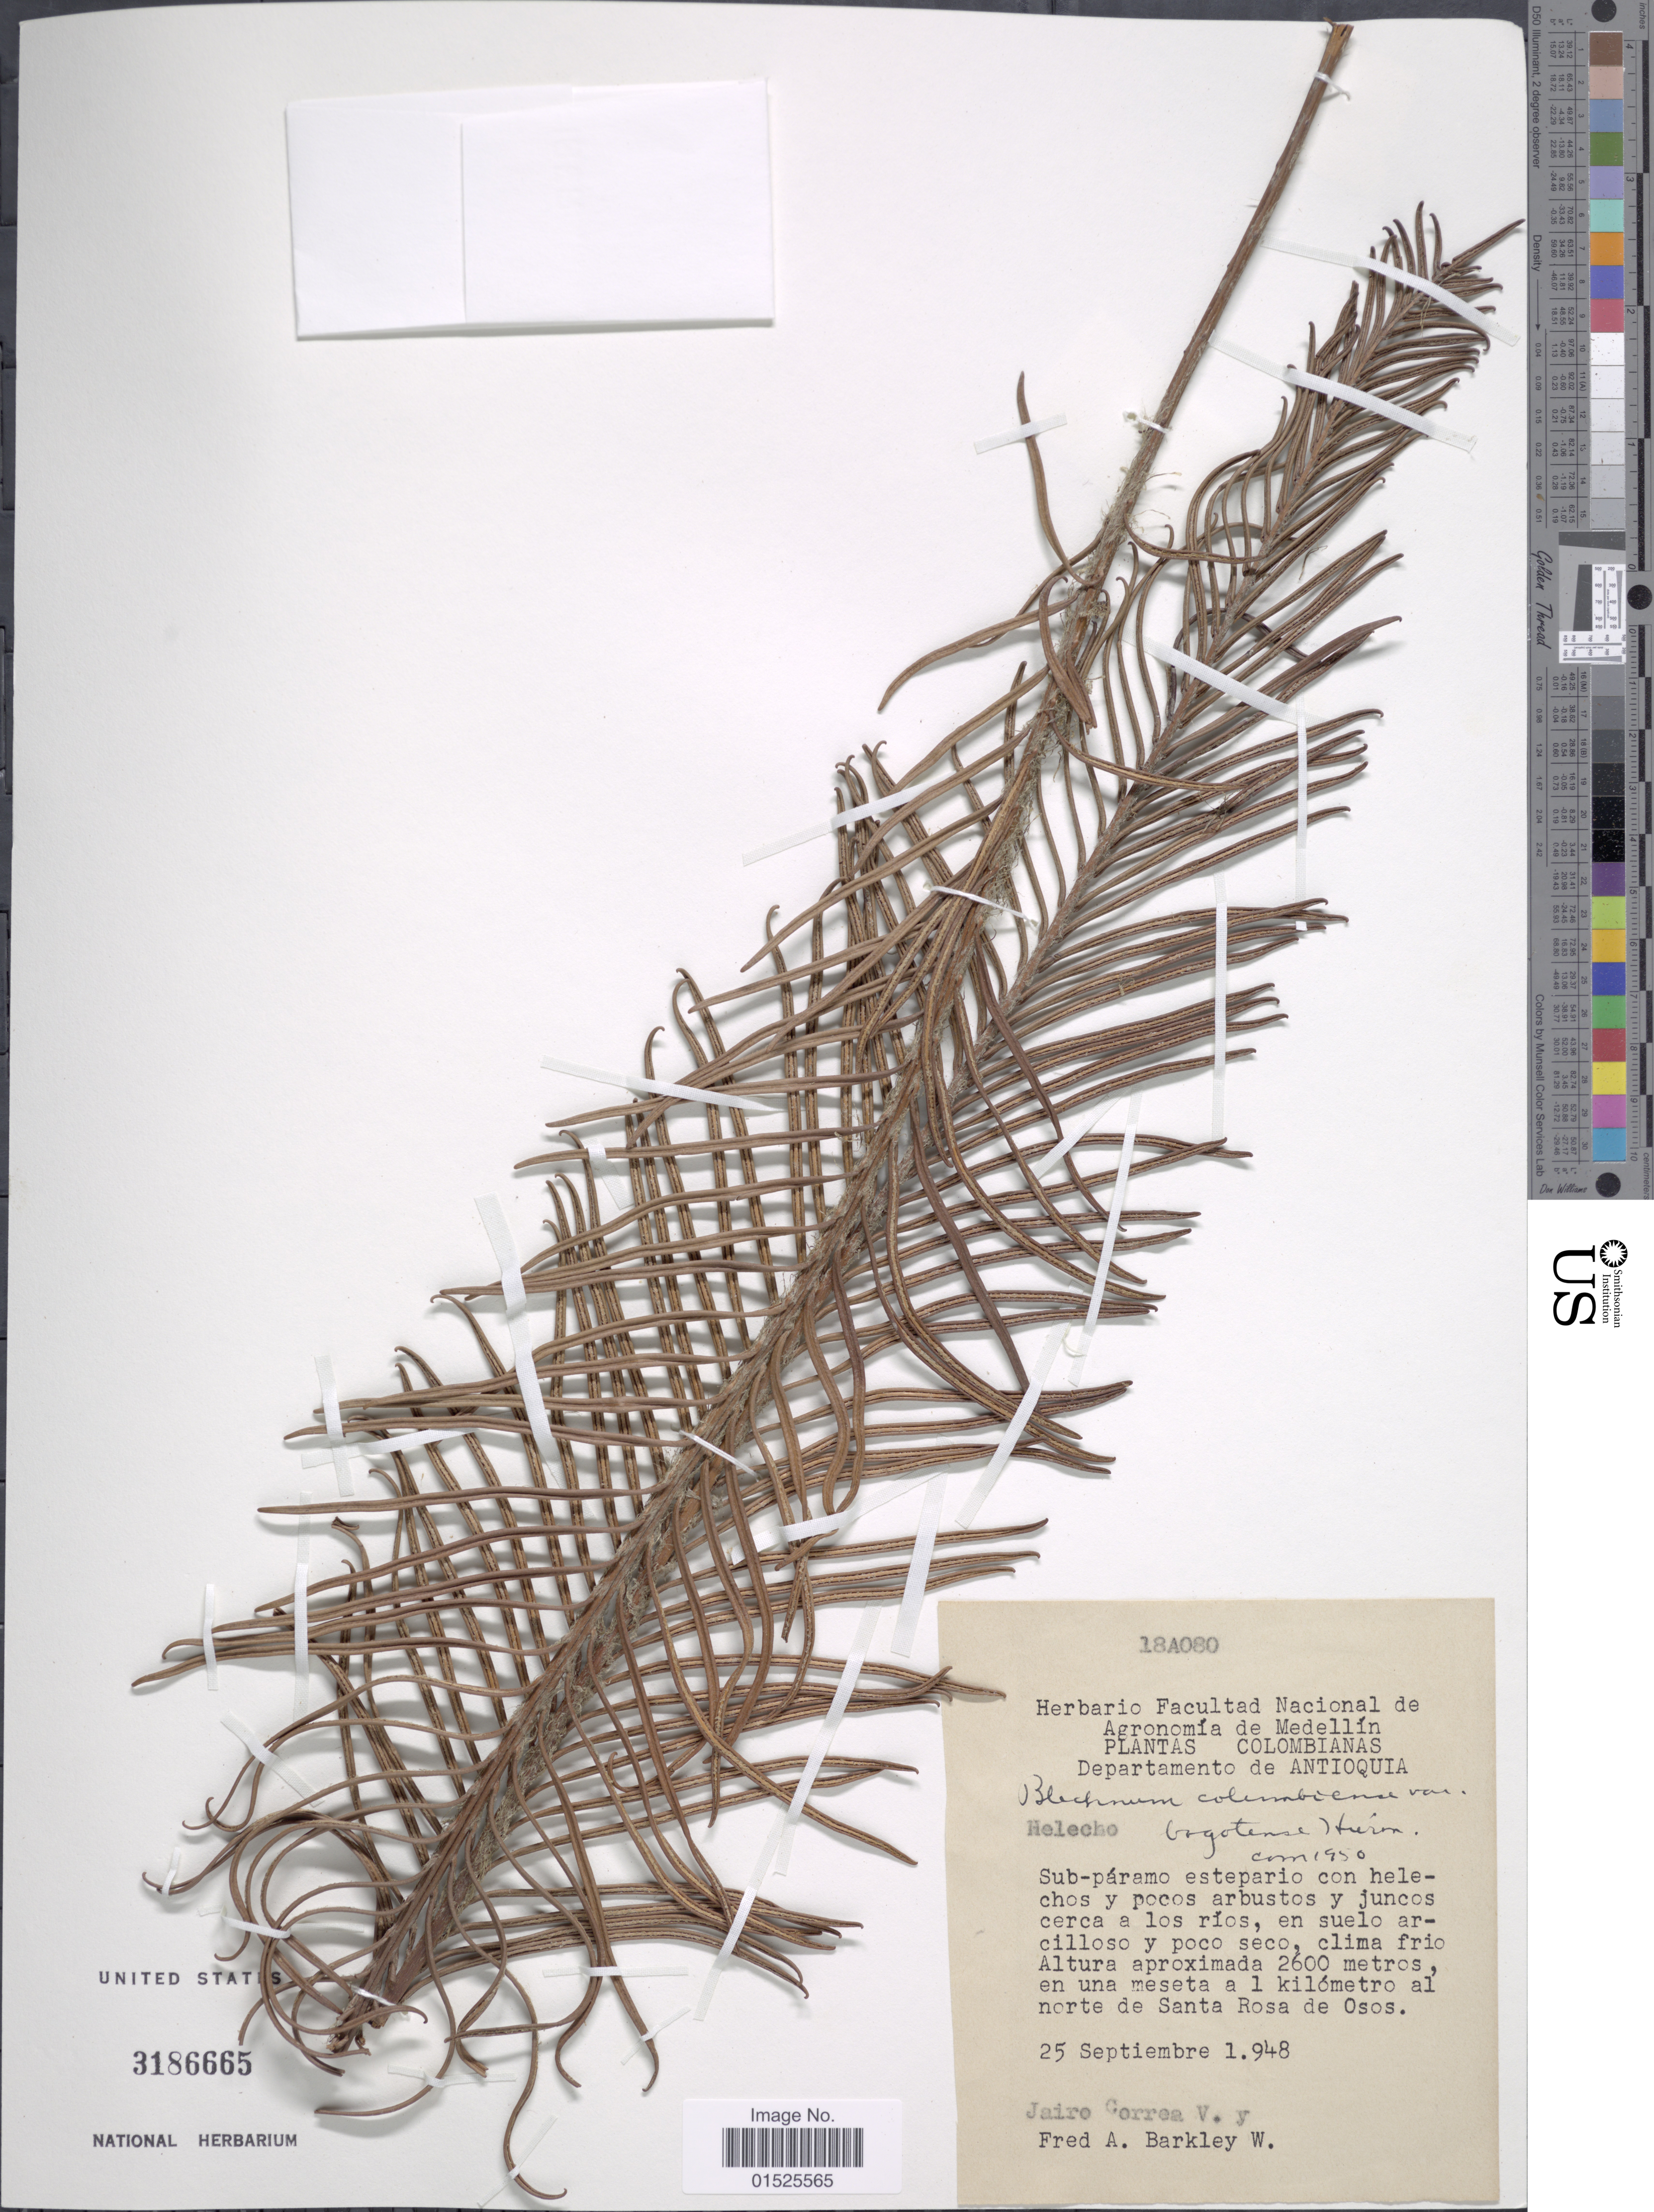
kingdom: Plantae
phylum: Tracheophyta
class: Polypodiopsida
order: Polypodiales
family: Blechnaceae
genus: Blechnum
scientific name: Blechnum columbiense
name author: Hieron.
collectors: J. Correa V. & F. A. Barkley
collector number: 18A080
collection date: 1948-09-25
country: Colombia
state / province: Antioquia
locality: En una meseta a 1 kilómetro al norte de Santa Rosa de Osos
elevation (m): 2600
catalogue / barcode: US 3186665